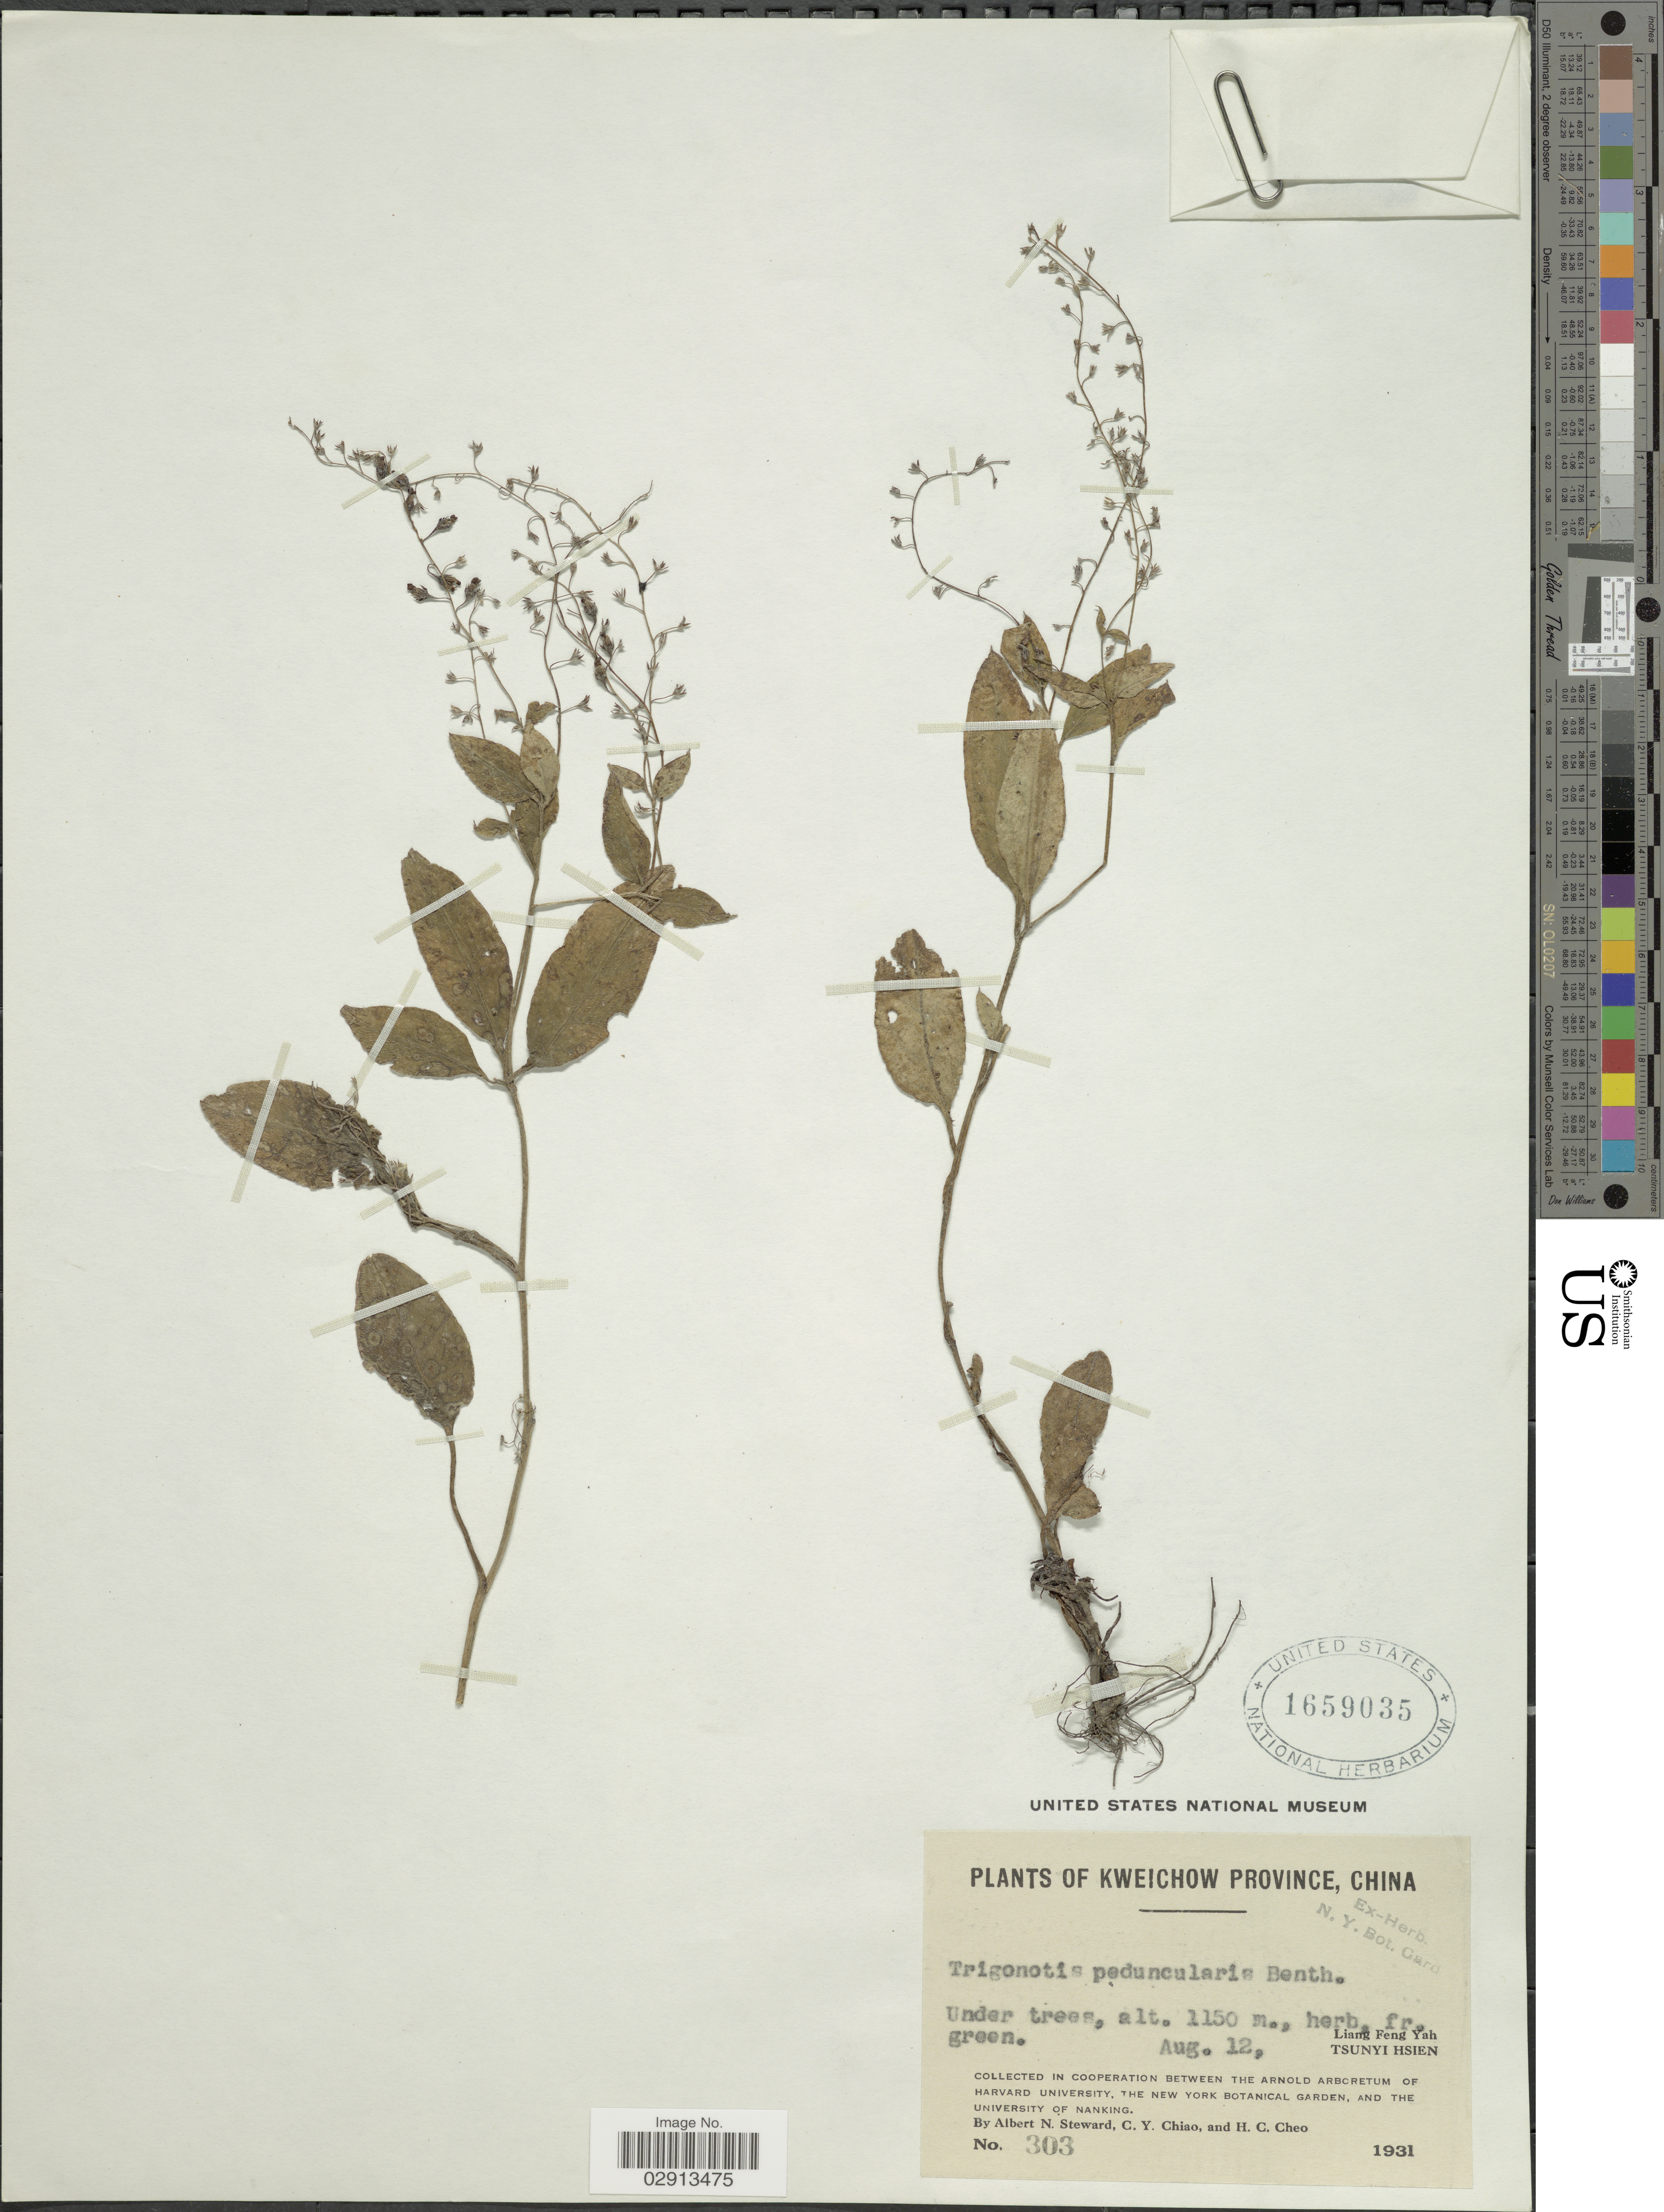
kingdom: Plantae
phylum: Tracheophyta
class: Magnoliopsida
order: Boraginales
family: Boraginaceae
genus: Trigonotis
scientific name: Trigonotis peduncularis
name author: (Trevis.) Benth. ex Baker et al.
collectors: A. N. Steward, C. Y. Chiao & H. Cheo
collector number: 303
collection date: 1931-08-12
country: China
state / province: Guizhou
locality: Kweichow Province. Liang Feng Yah. Tsunyi Hsien.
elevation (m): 1150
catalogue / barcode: US 1659035